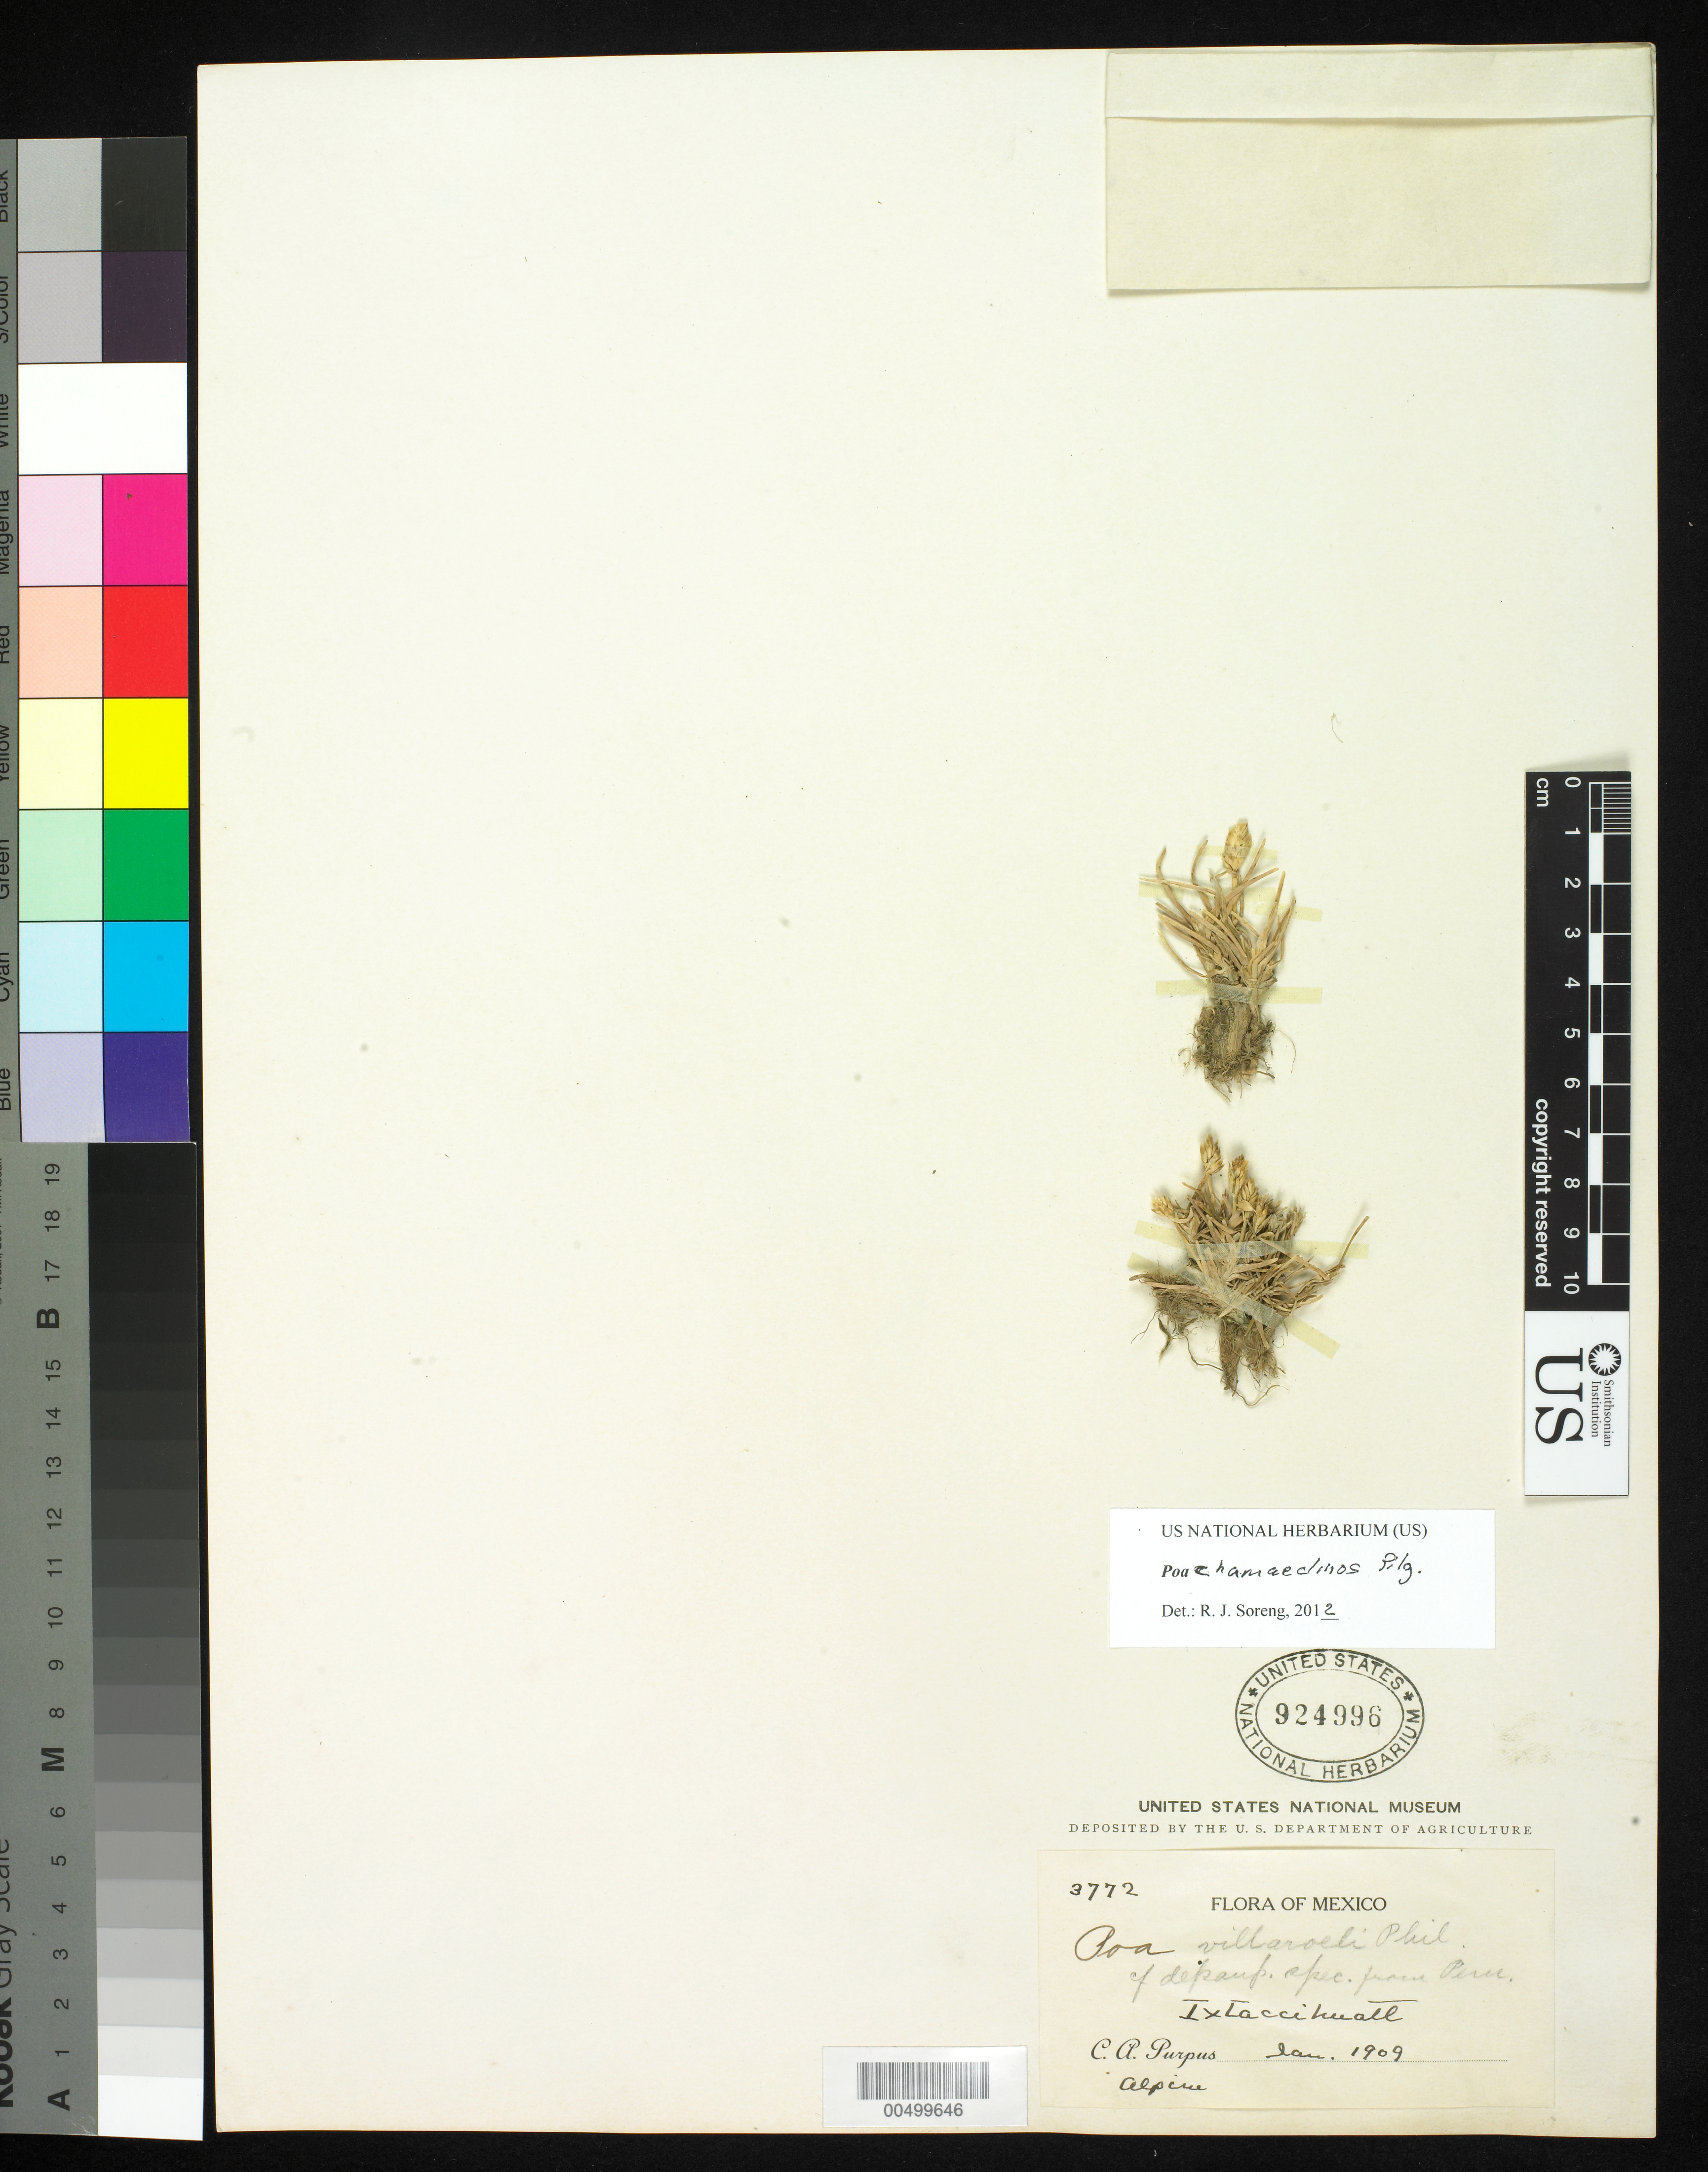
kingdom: Plantae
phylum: Tracheophyta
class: Liliopsida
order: Poales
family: Poaceae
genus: Poa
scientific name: Poa chamaeclinos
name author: Pilg.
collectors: C. A. Purpus et al.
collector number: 3772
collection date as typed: Jan 1909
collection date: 1909-01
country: Mexico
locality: Ixtaccihuatl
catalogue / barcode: US 924996